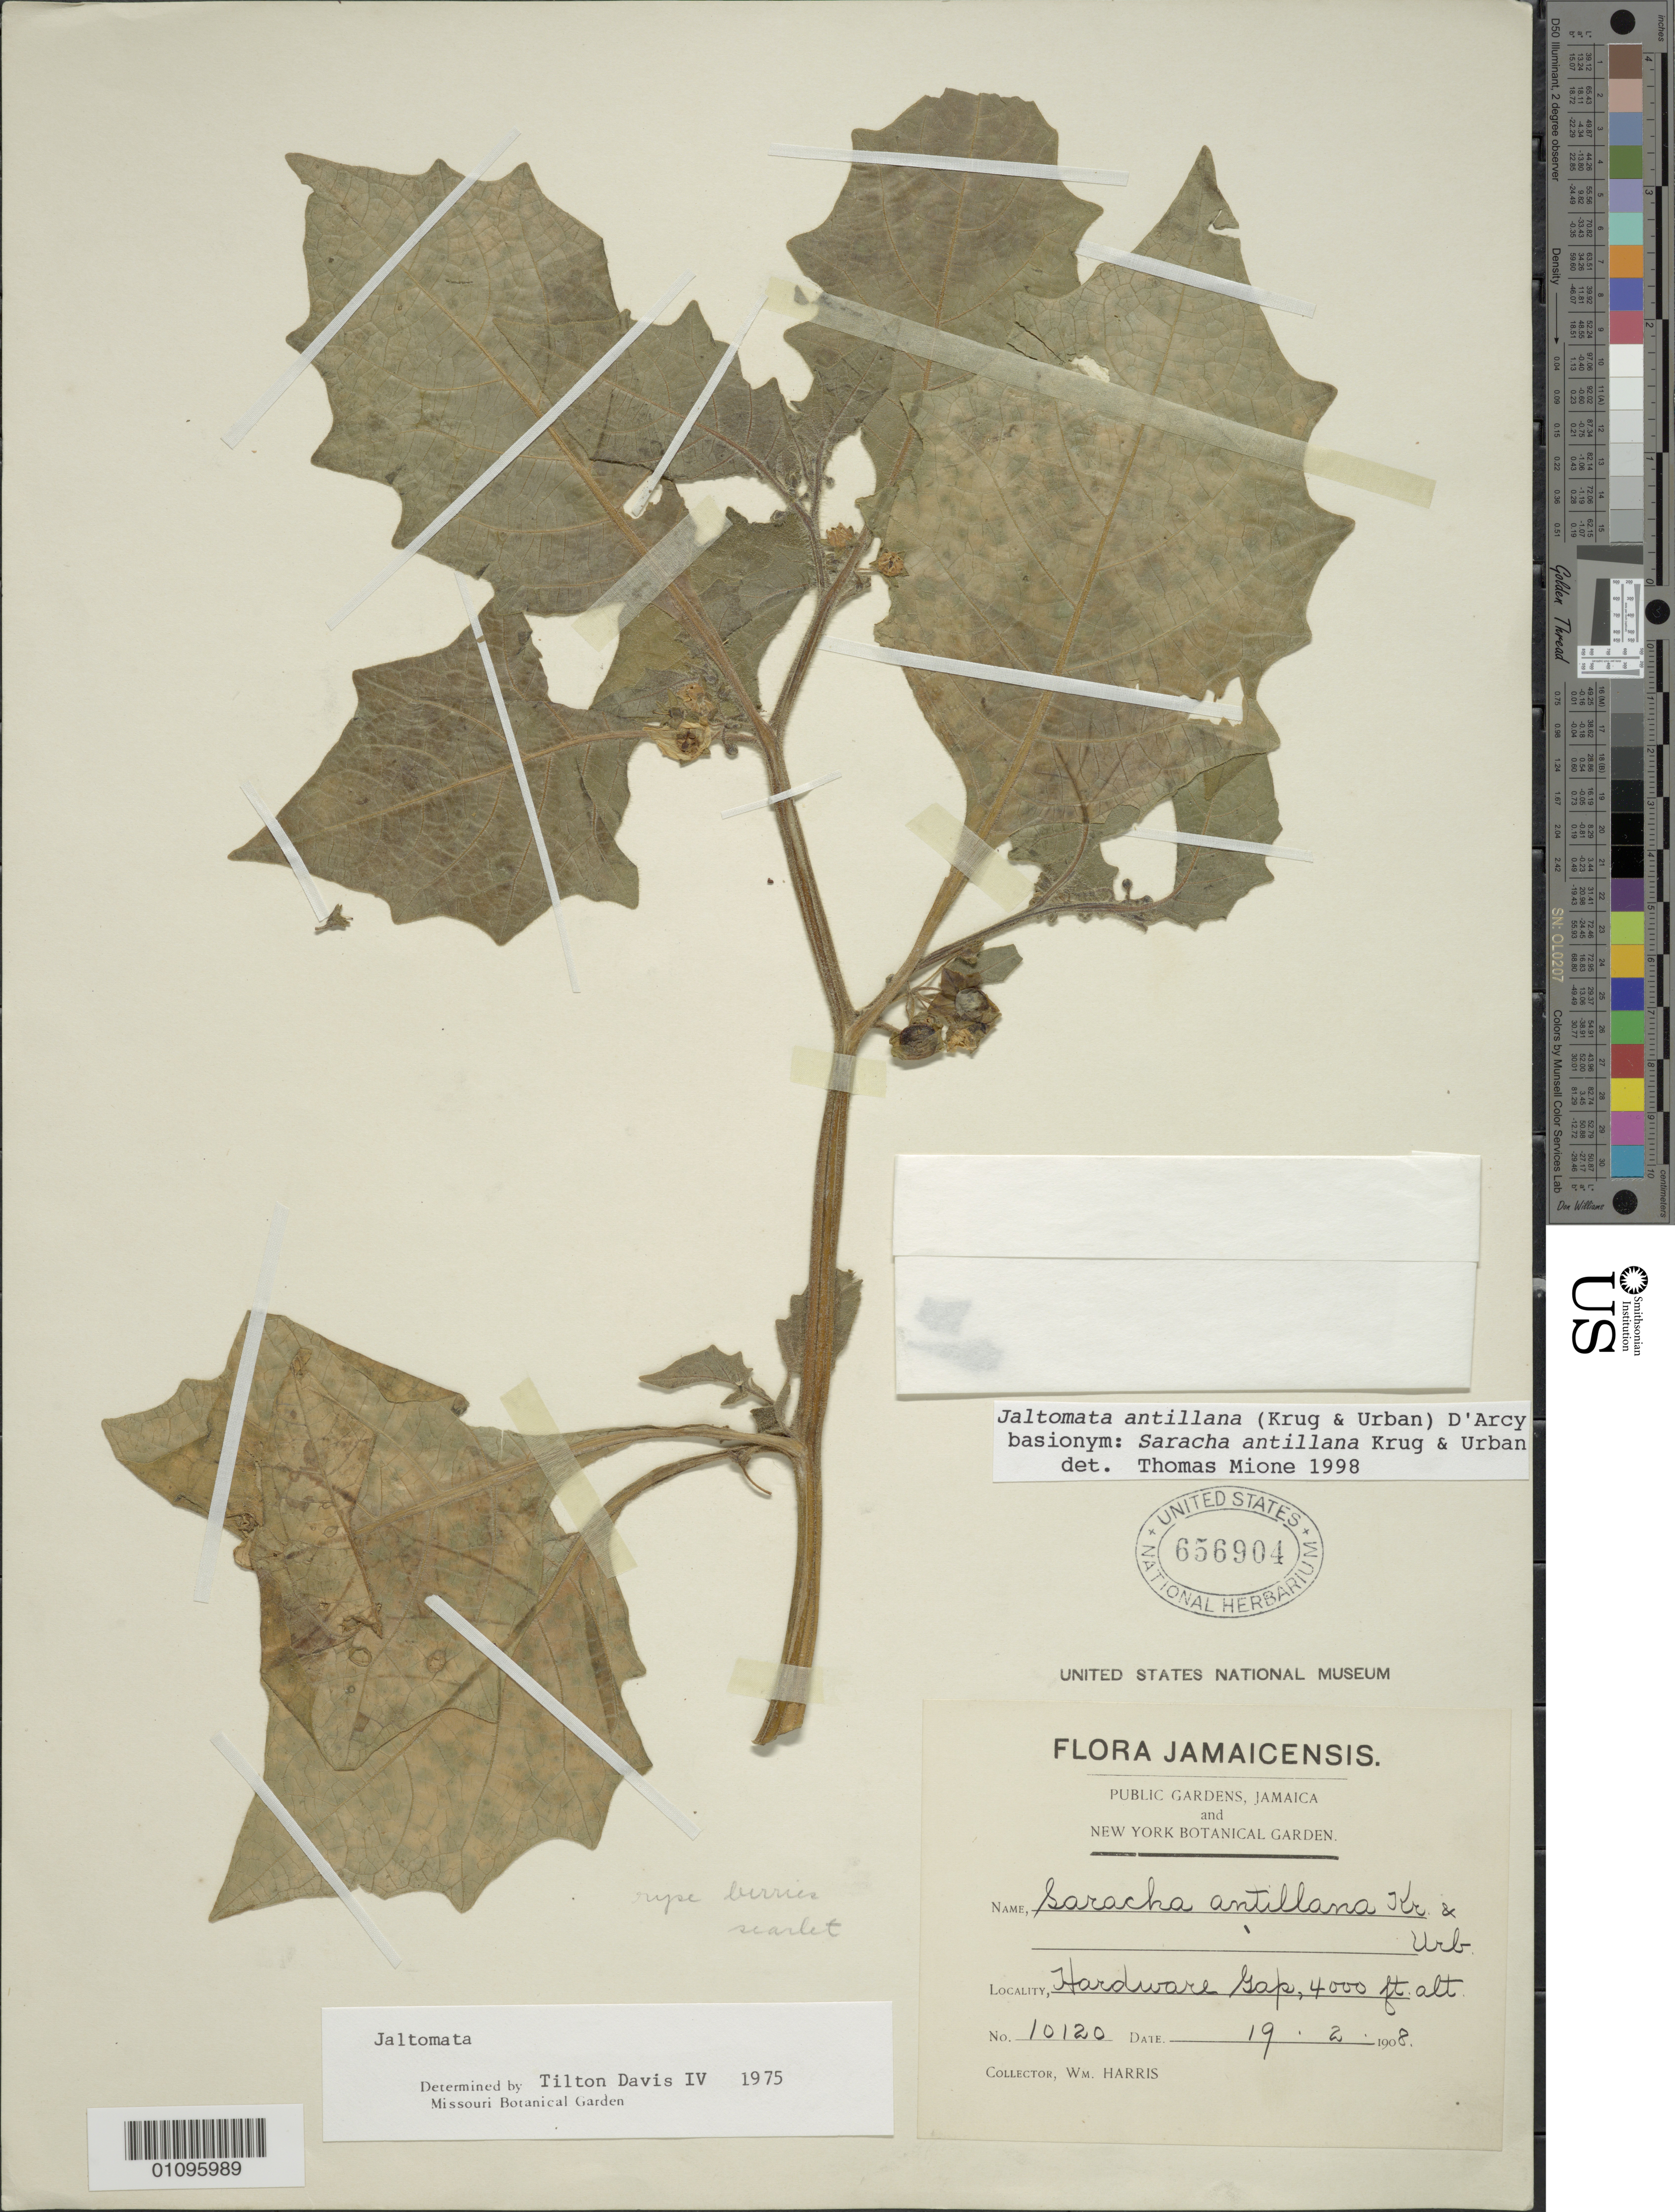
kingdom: Plantae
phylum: Tracheophyta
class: Magnoliopsida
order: Solanales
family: Solanaceae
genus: Jaltomata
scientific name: Jaltomata antillana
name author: (Krug & Urb.) D'Arcy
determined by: Mione, Thomas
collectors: W. Harris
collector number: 10120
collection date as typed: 19 Feb 1908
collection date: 1908-02-19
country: Jamaica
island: Jamaica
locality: Hardwar Gap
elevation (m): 1219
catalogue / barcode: US 656904